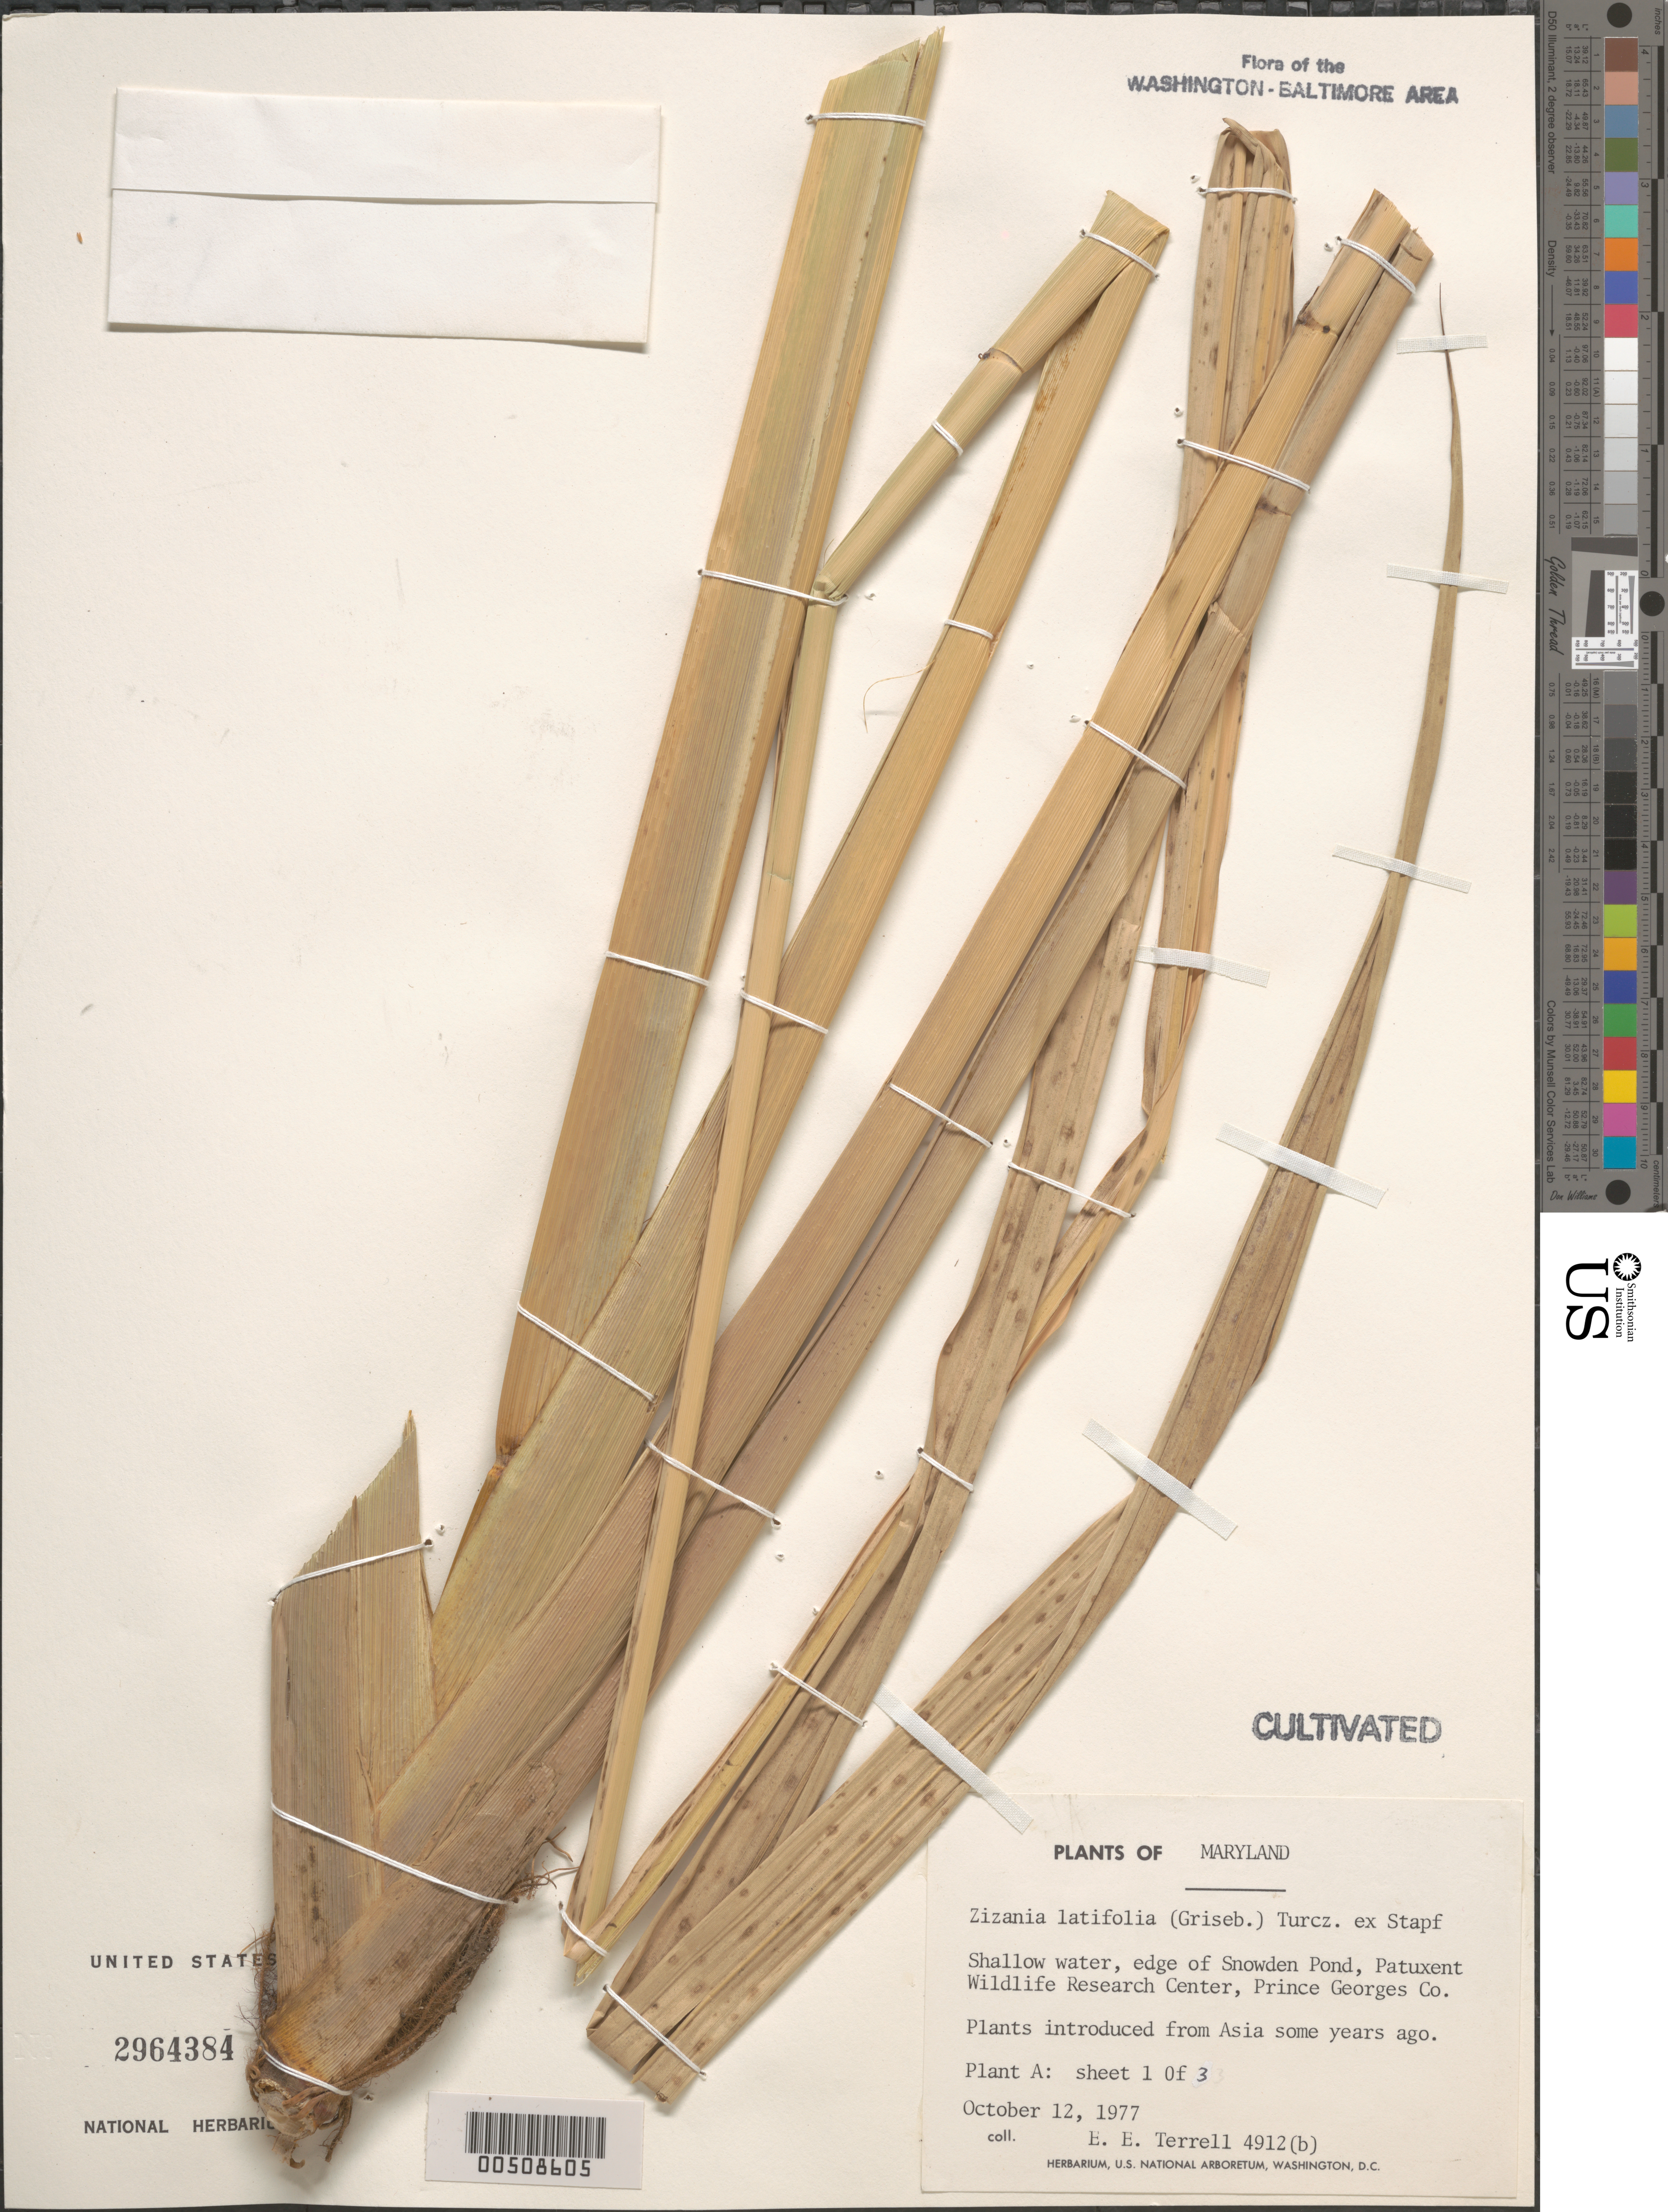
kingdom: Plantae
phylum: Tracheophyta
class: Liliopsida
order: Poales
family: Poaceae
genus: Zizania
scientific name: Zizania latifolia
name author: (Griseb.) Stapf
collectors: E. E. Terrell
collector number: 4912B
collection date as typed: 12 Oct 1977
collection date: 1977-10-12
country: United States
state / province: Maryland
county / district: Prince George's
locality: Snowden Pond, Patuxent Wildlife Research Center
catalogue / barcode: US 2964384